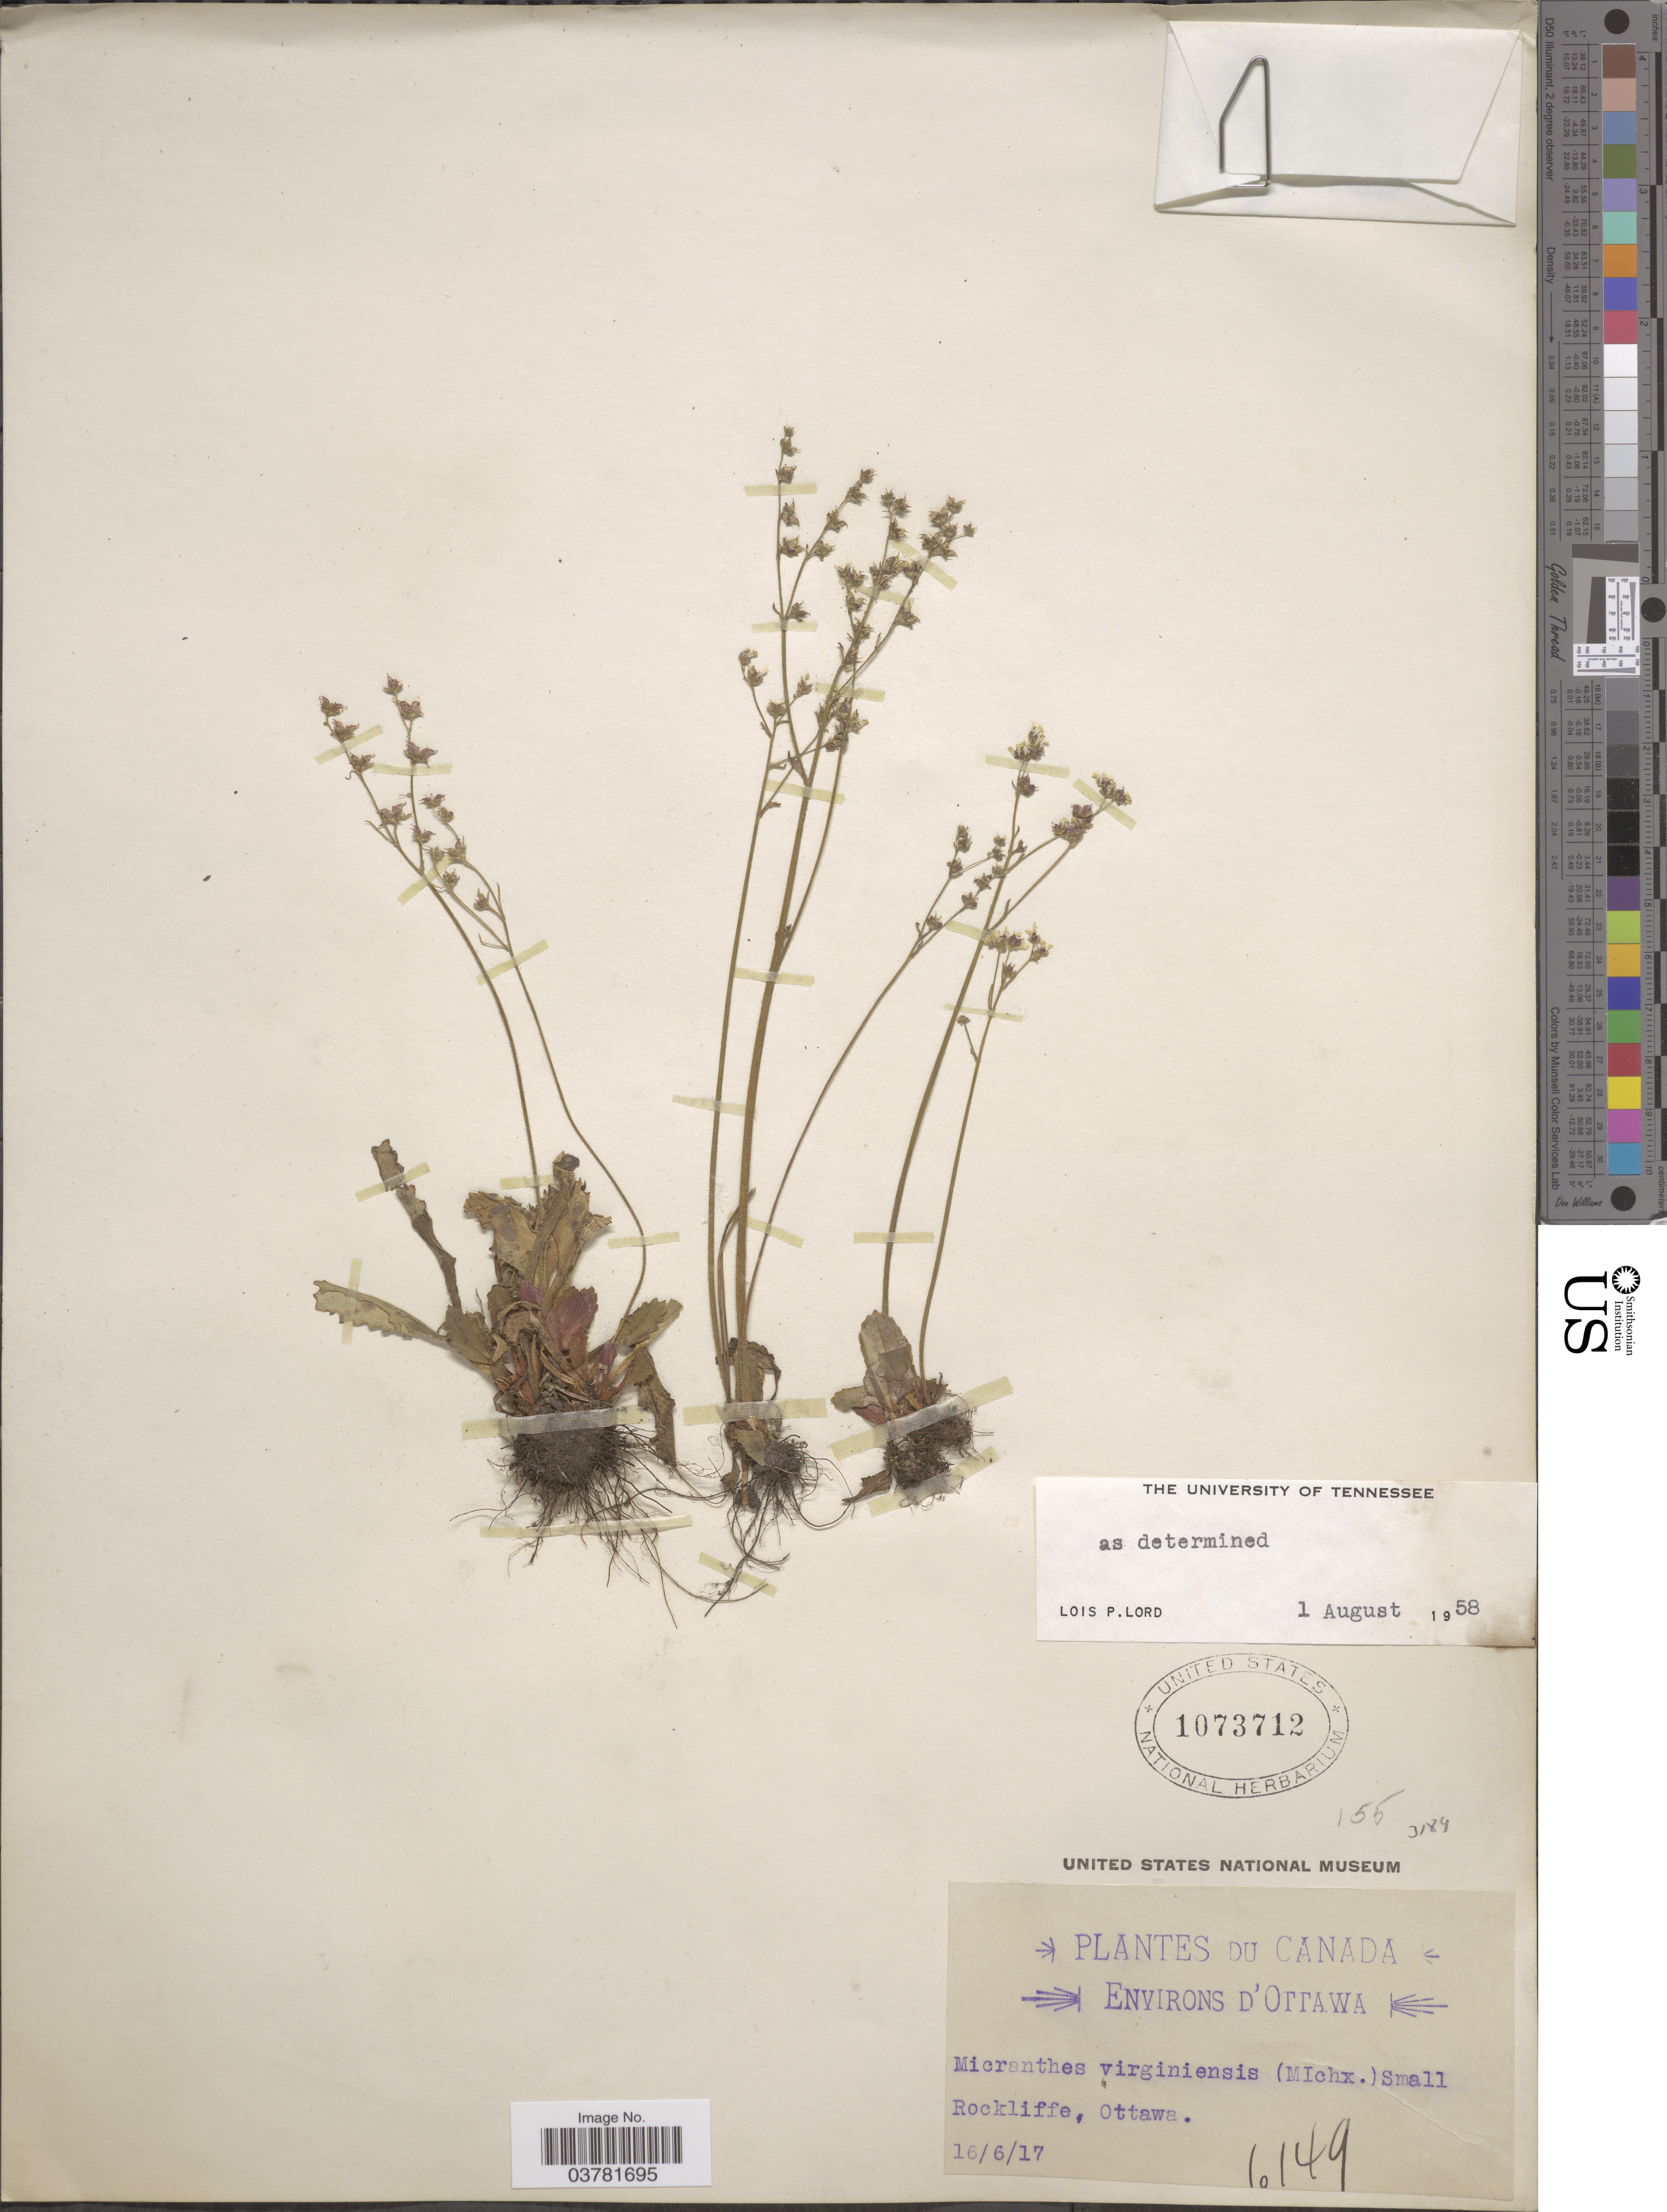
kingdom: Plantae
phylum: Tracheophyta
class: Magnoliopsida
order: Saxifragales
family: Saxifragaceae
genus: Micranthes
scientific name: Micranthes virginiensis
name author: (Michx.) Small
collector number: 6149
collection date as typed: Transcribed d/m/y: 16/6/17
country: Canada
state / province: Ontario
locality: Rockliffe, Ottawa.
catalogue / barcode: US 1073712